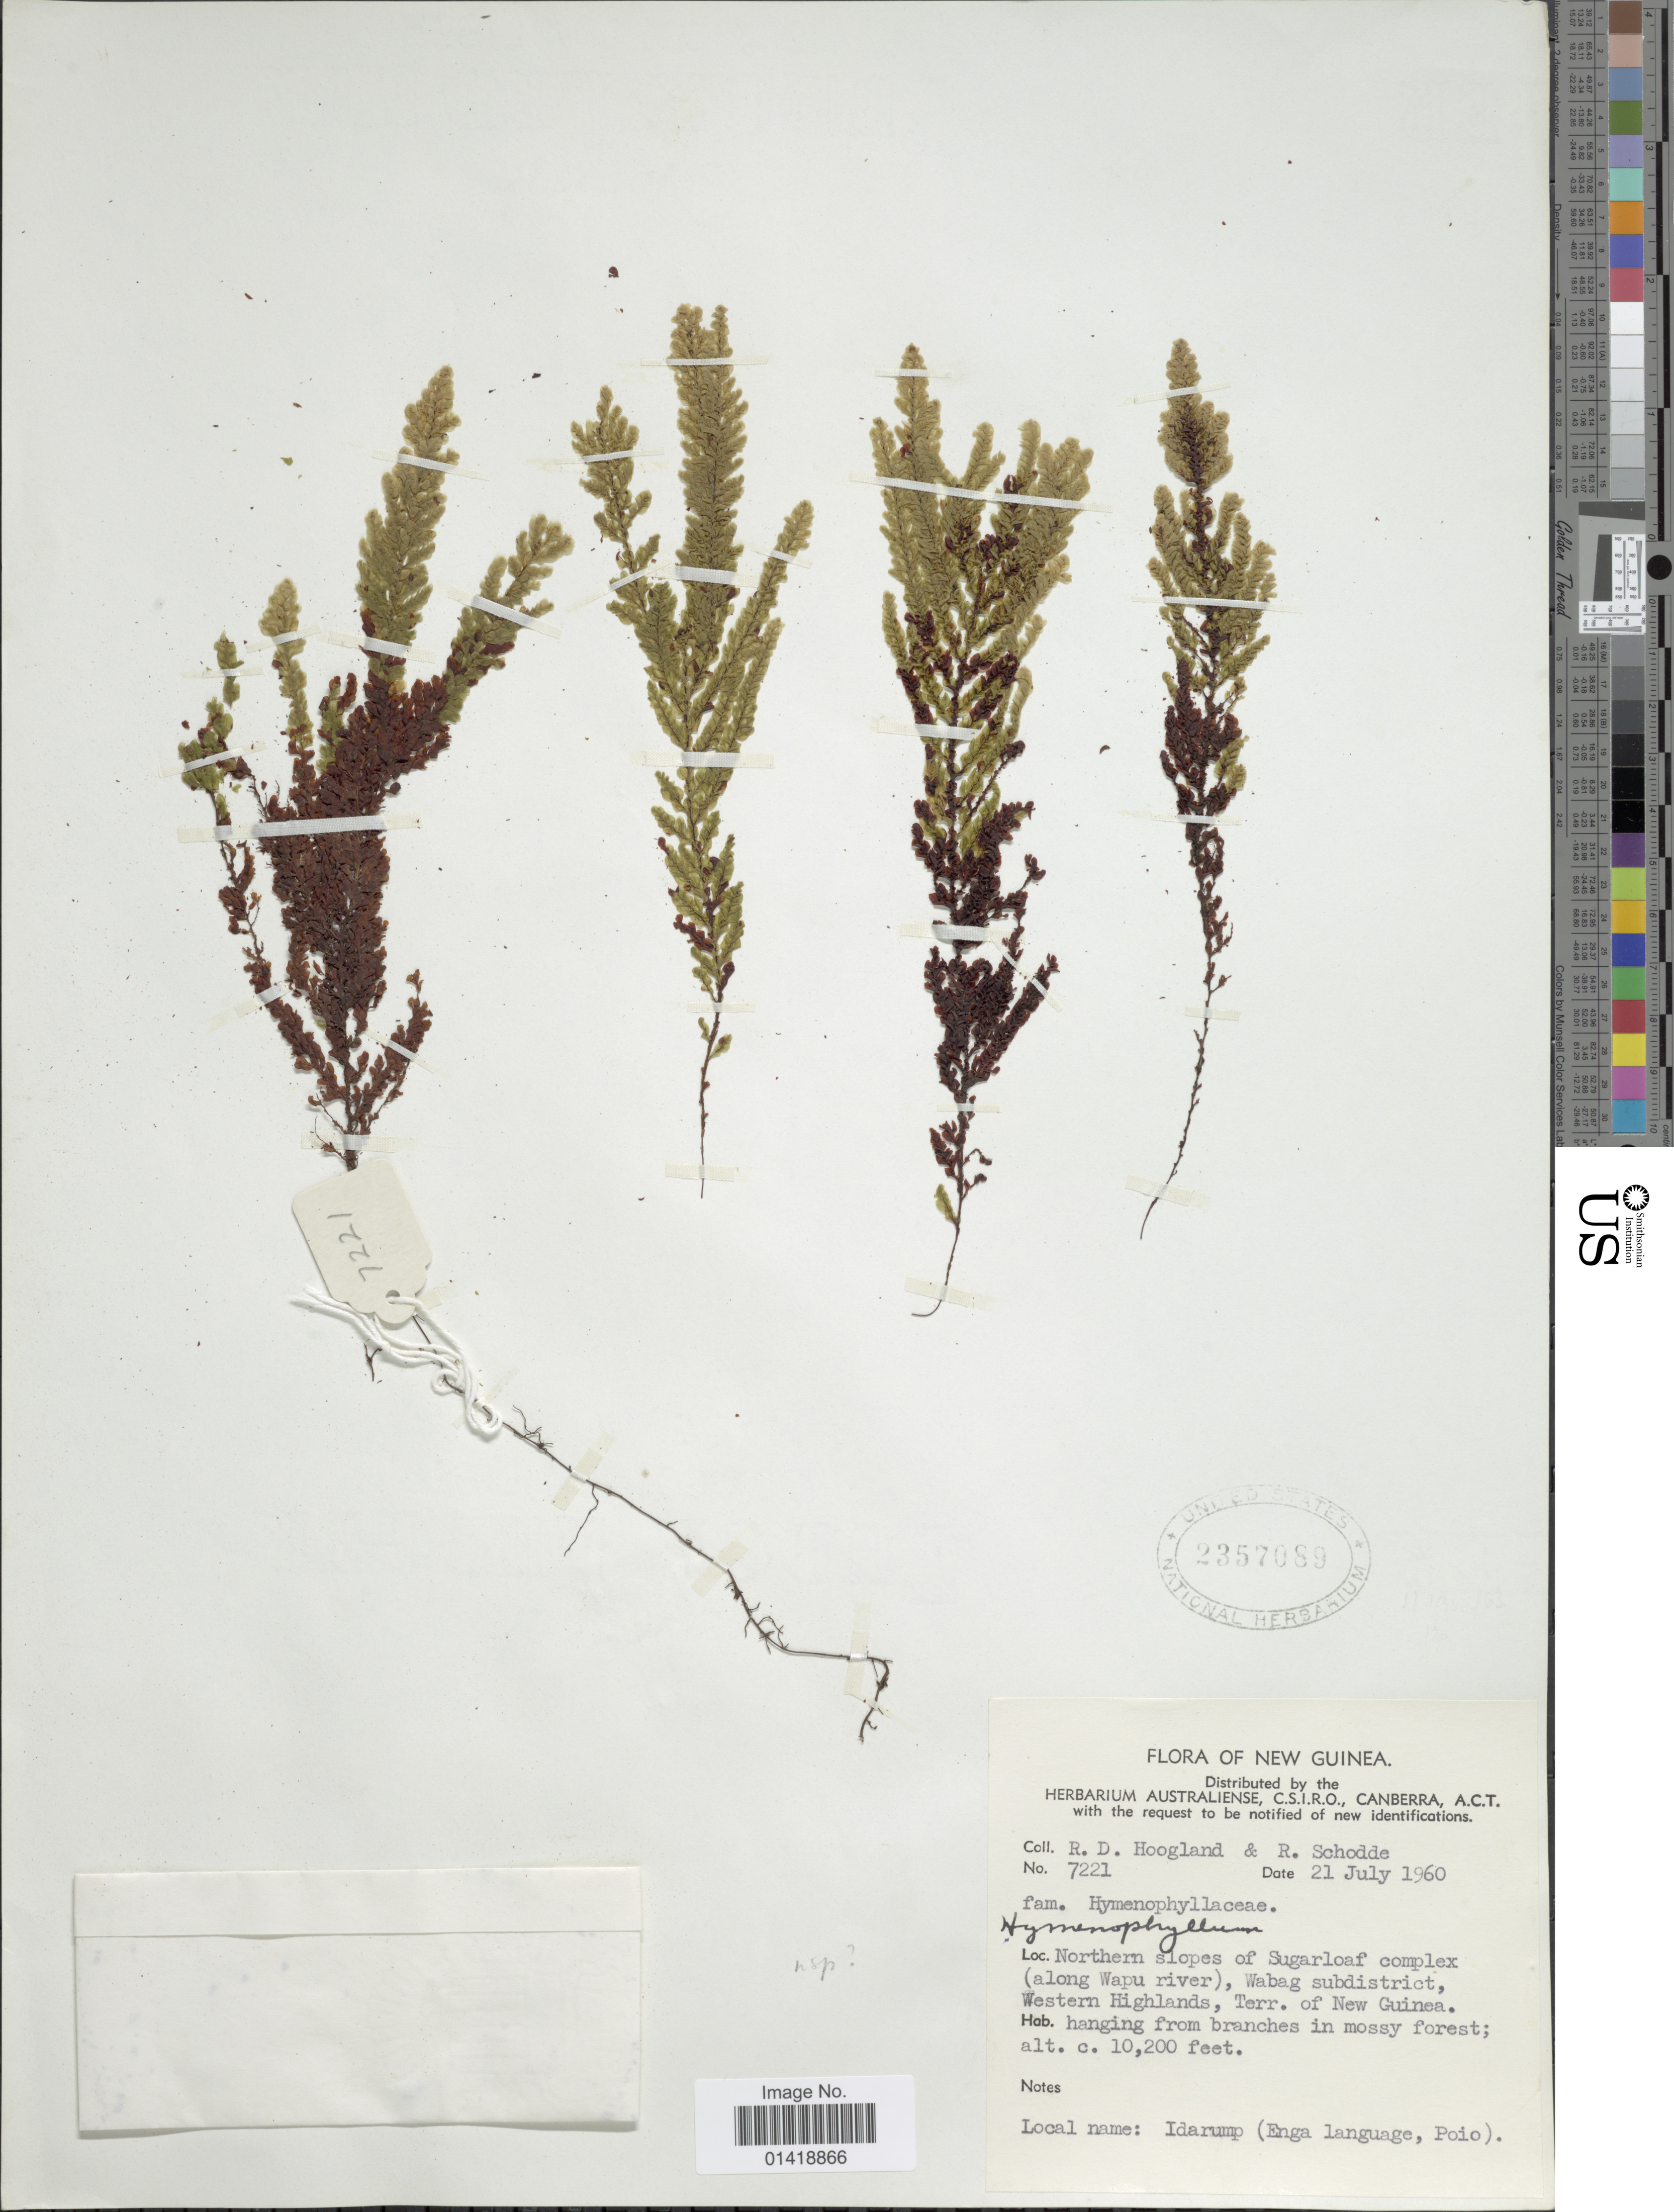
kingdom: Plantae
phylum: Tracheophyta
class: Polypodiopsida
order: Hymenophyllales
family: Hymenophyllaceae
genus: Hymenophyllum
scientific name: Hymenophyllum sp.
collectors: R. D. Hoogland & R. Schodde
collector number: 7221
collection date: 1960-07-21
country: Papua New Guinea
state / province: Western Highlands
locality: New Guinea. Northern slopes of Sugarloaf complex (along Wapu river), Wabag subdistrict, Western Highlands, Terr. of New Guinea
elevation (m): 3109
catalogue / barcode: US 2357089